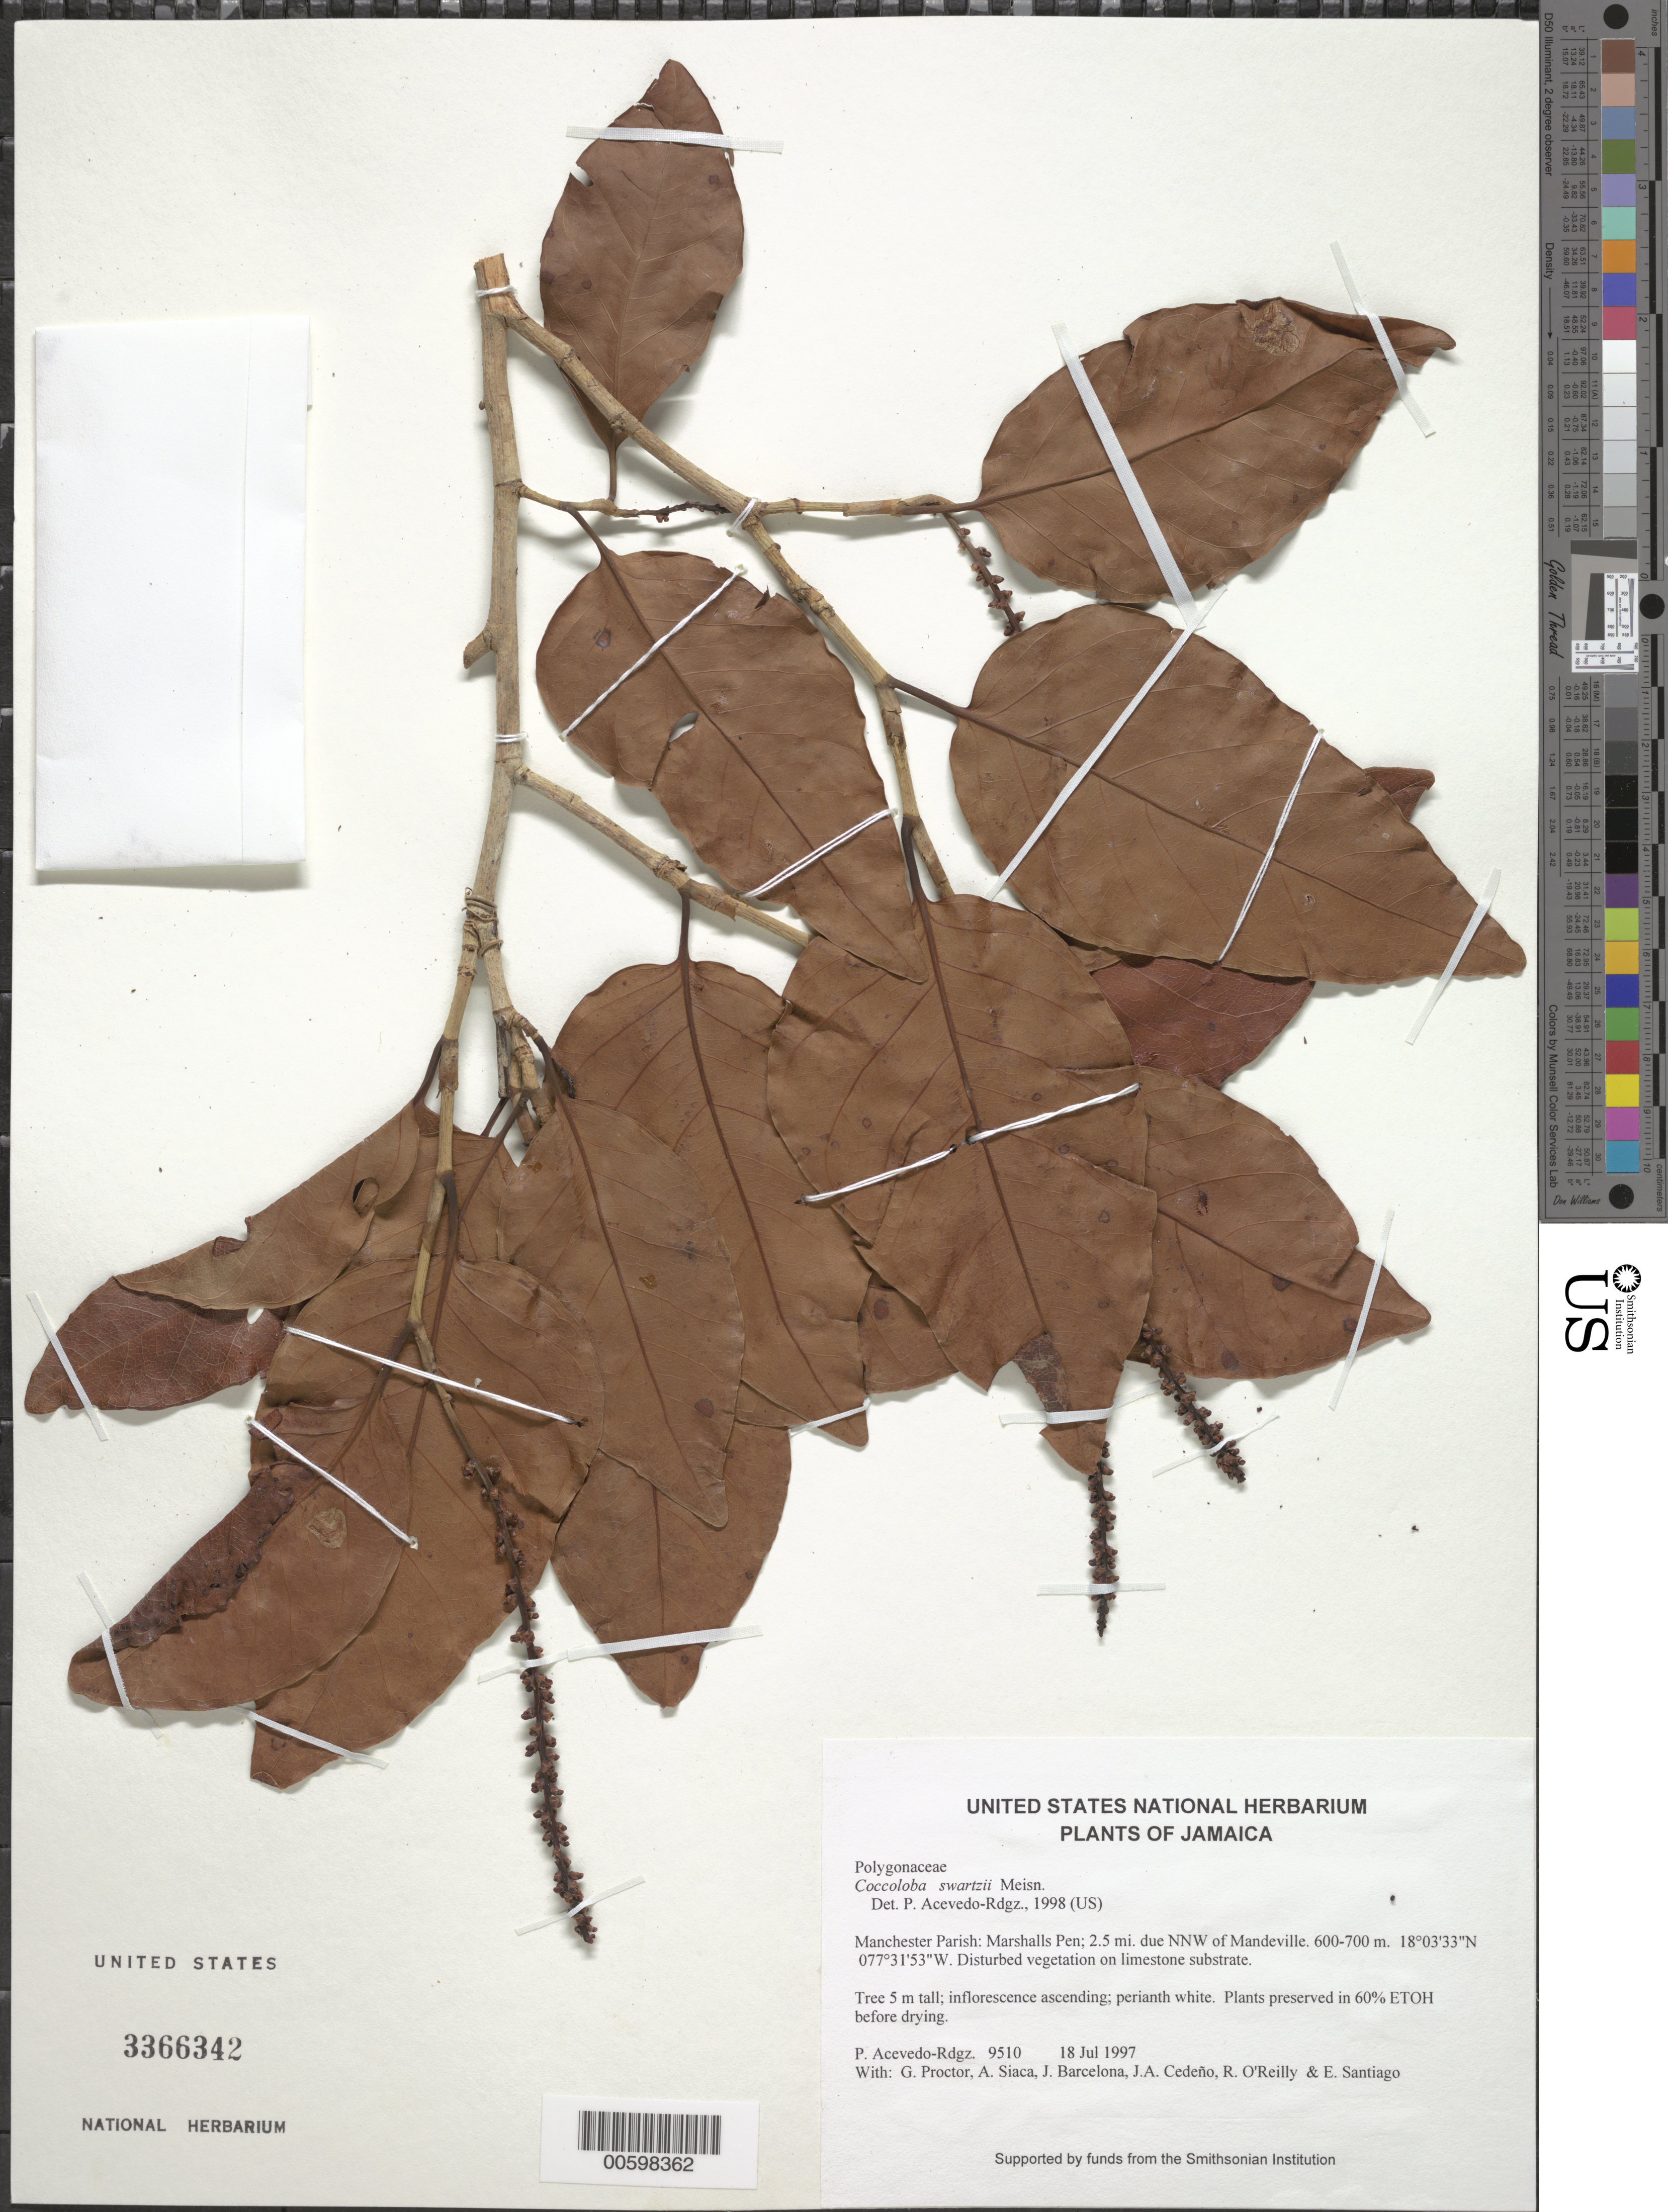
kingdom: Plantae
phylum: Tracheophyta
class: Magnoliopsida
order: Caryophyllales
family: Polygonaceae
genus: Coccoloba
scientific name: Coccoloba swartzii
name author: Meisn.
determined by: Acevedo-Rodríguez, P., (BOT), Smithsonian Institution - National Museum of Natural History (UNITED STATES)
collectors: P. Acevedo-Rodr., G. R. Proctor, A. Siaca, J. Barcelona, J. A. Cedeño M. & R. O'Reilly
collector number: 9510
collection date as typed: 18 Jul 1997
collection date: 1997-07-18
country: Jamaica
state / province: Manchester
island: Jamaica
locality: Manchester Parish: Marshalls Pen; 2.5 mi. due NNW of Mandeville.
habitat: Disturbed vegetation on limestone substrate.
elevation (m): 600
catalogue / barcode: US 3366342